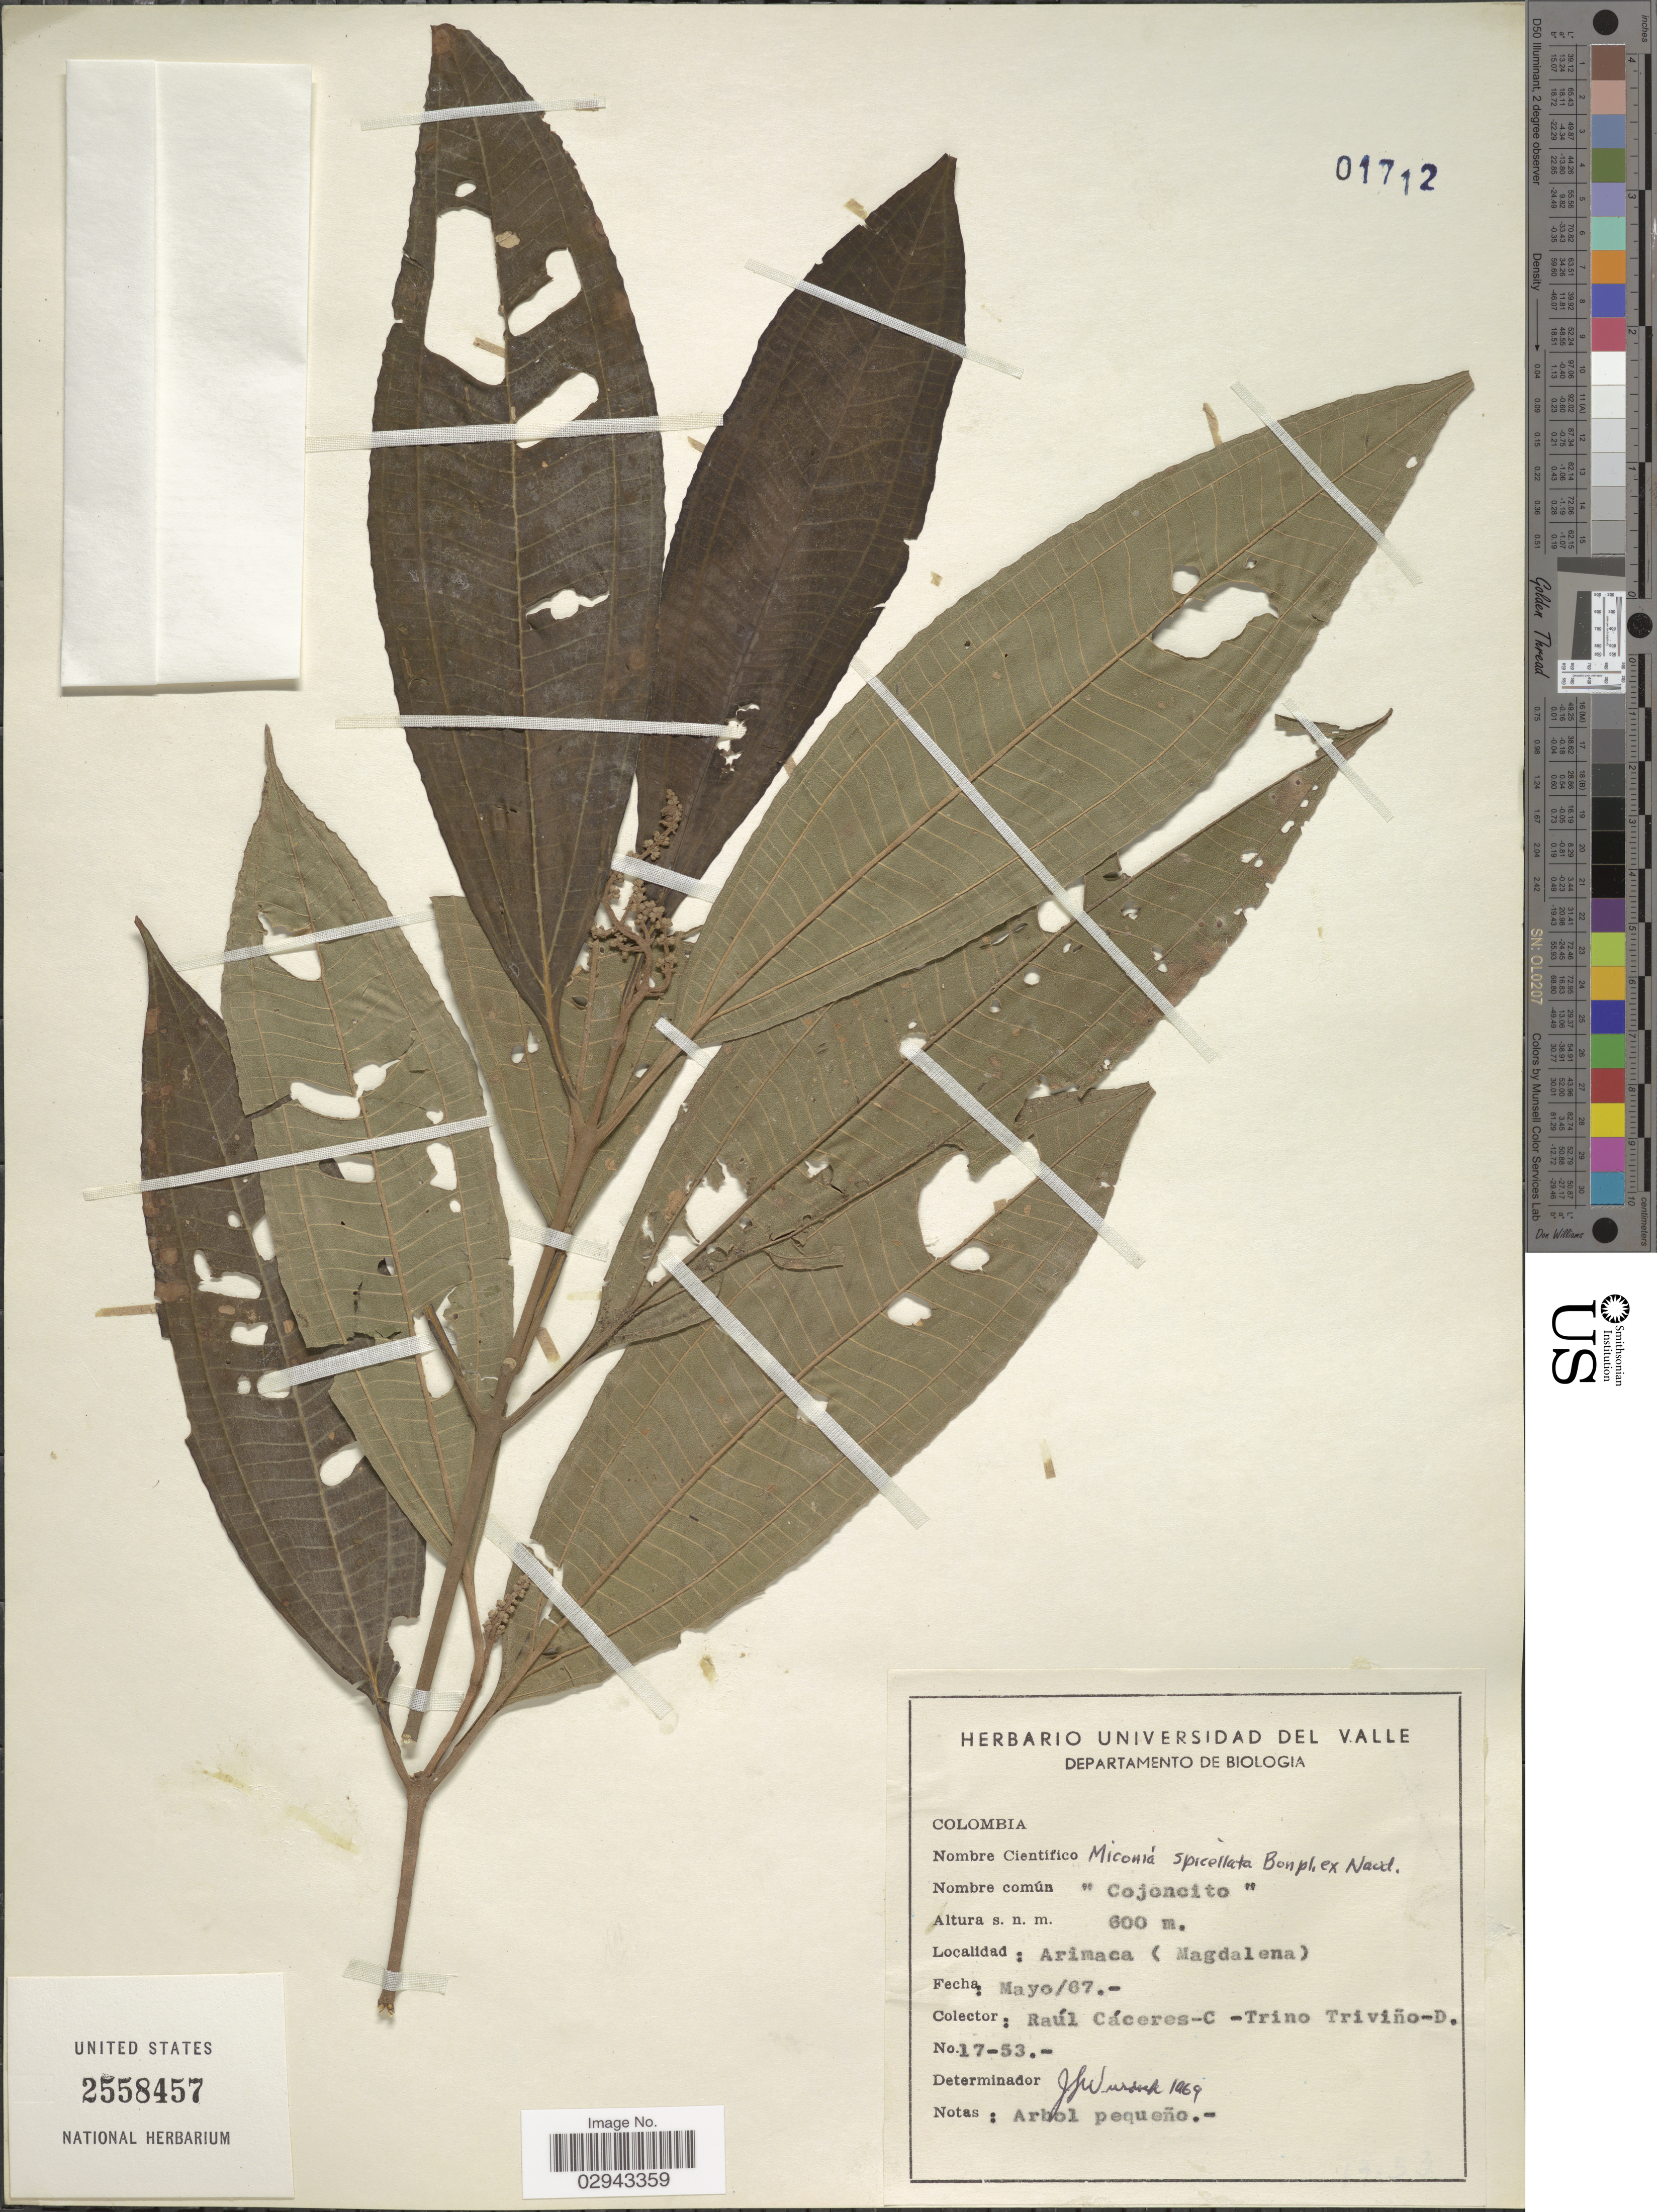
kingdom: Plantae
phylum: Tracheophyta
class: Magnoliopsida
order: Myrtales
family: Melastomataceae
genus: Miconia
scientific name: Miconia spicellata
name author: Bonpl. ex Naudin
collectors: R. Cáceres C. & T. Triviño D.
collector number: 17-53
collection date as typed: Transcribed d/m/y: /5/67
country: Colombia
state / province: Magdalena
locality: Arimaca.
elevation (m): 600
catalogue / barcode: US 2558457